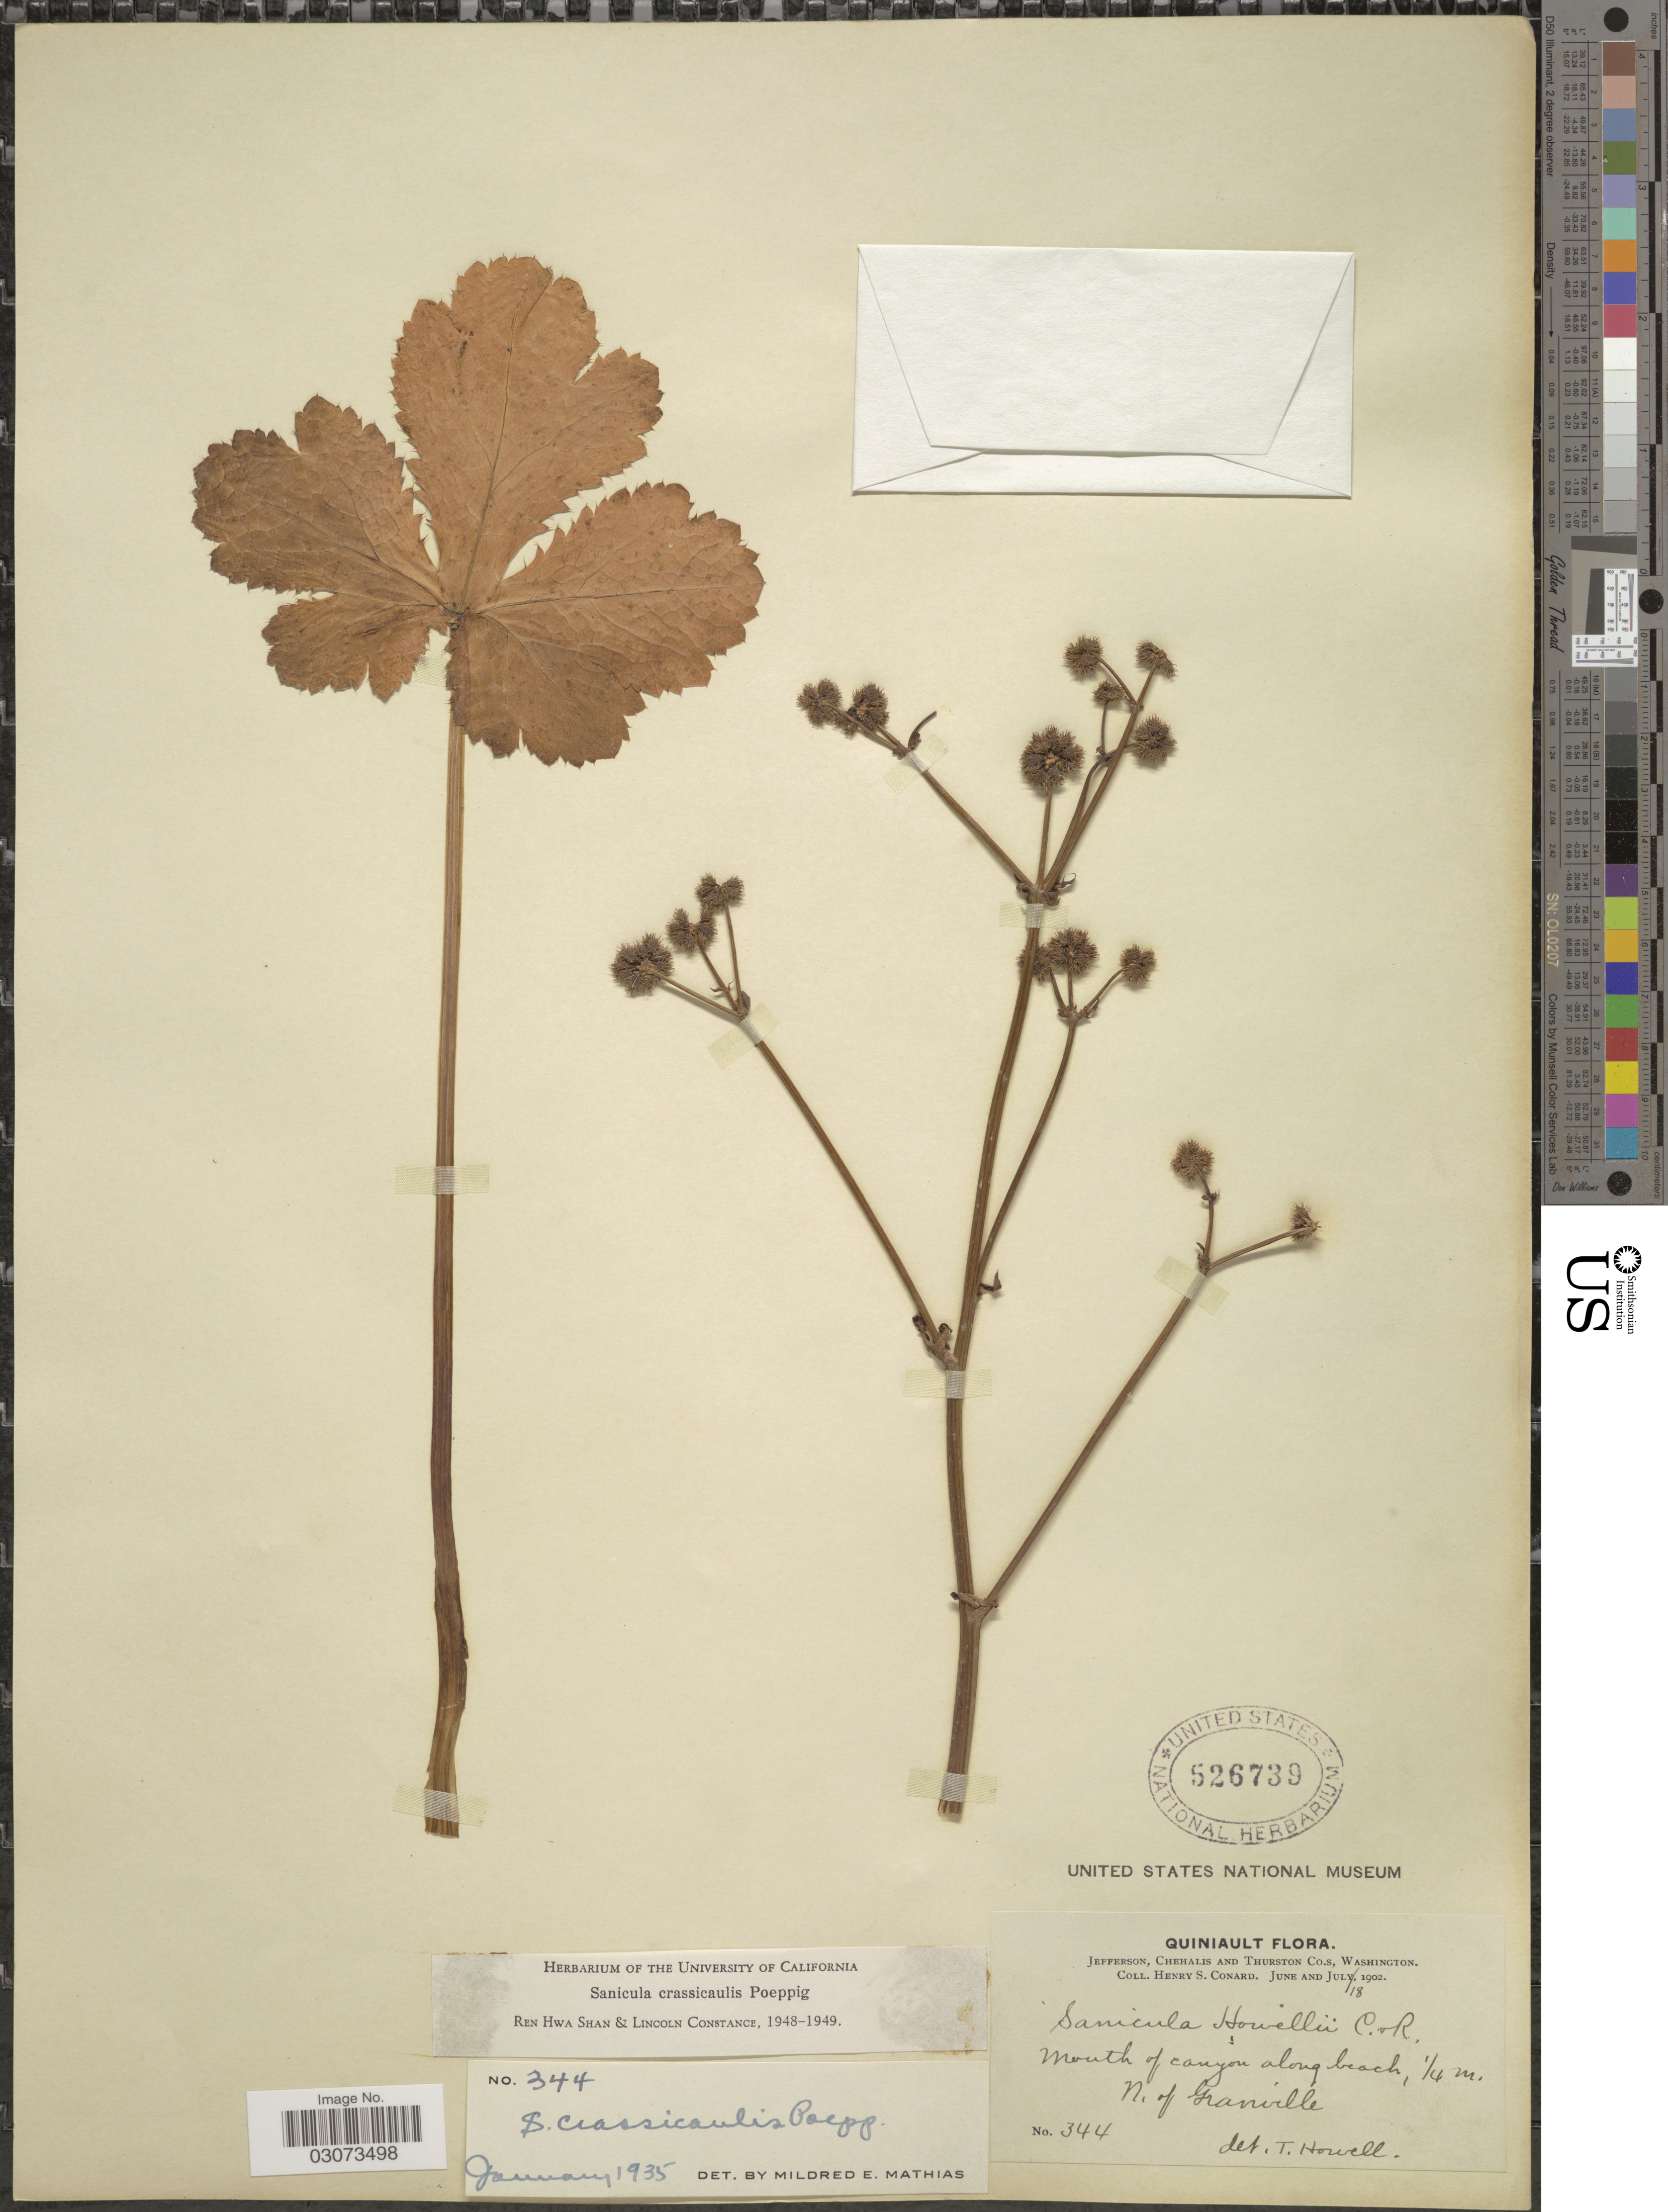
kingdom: Plantae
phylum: Tracheophyta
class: Magnoliopsida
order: Apiales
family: Apiaceae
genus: Sanicula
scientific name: Sanicula crassicaulis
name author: Poepp. ex DC.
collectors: H. S. Conard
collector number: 344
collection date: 1902-07-18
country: United States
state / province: Washington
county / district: Thurston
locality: Quiniault. Jefferson, Chehalis and Thurston Co.s. ¼ mi N. of Granville.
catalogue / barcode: US 526739